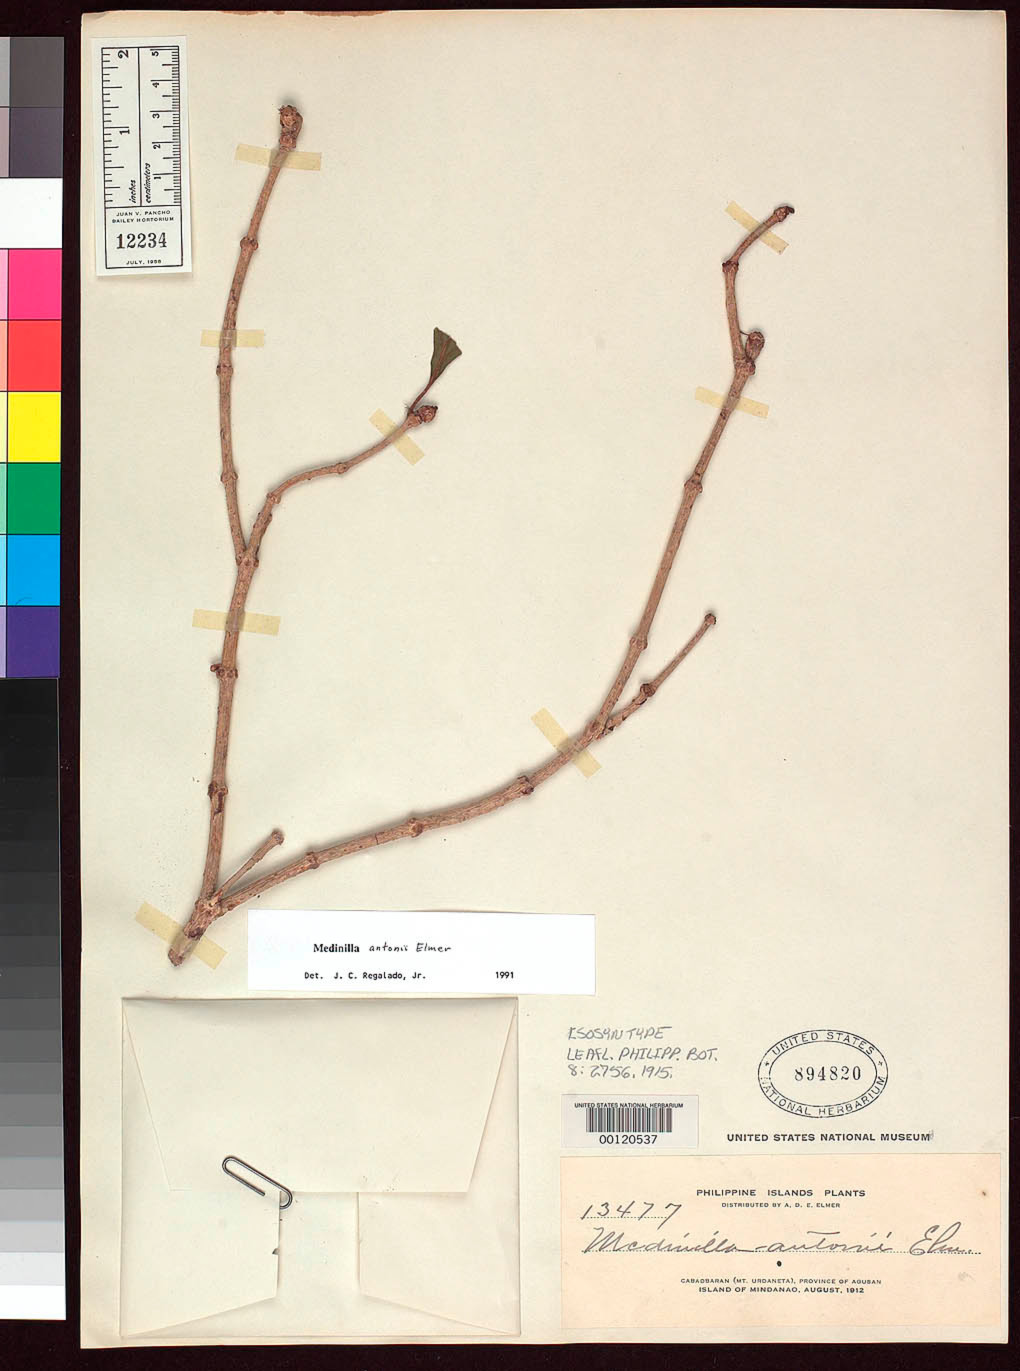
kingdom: Plantae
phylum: Tracheophyta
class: Magnoliopsida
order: Myrtales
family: Melastomataceae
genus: Medinilla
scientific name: Medinilla antonii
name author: Elmer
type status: Isosyntype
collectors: A. D. E. Elmer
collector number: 13477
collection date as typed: Aug 1912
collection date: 1912-08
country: Philippines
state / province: Caraga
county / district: Agusan del Norte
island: Mindanao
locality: Cabadbaran (Mt. Urdaneta), Province of Agusan, Island of Mindanao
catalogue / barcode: US 894820